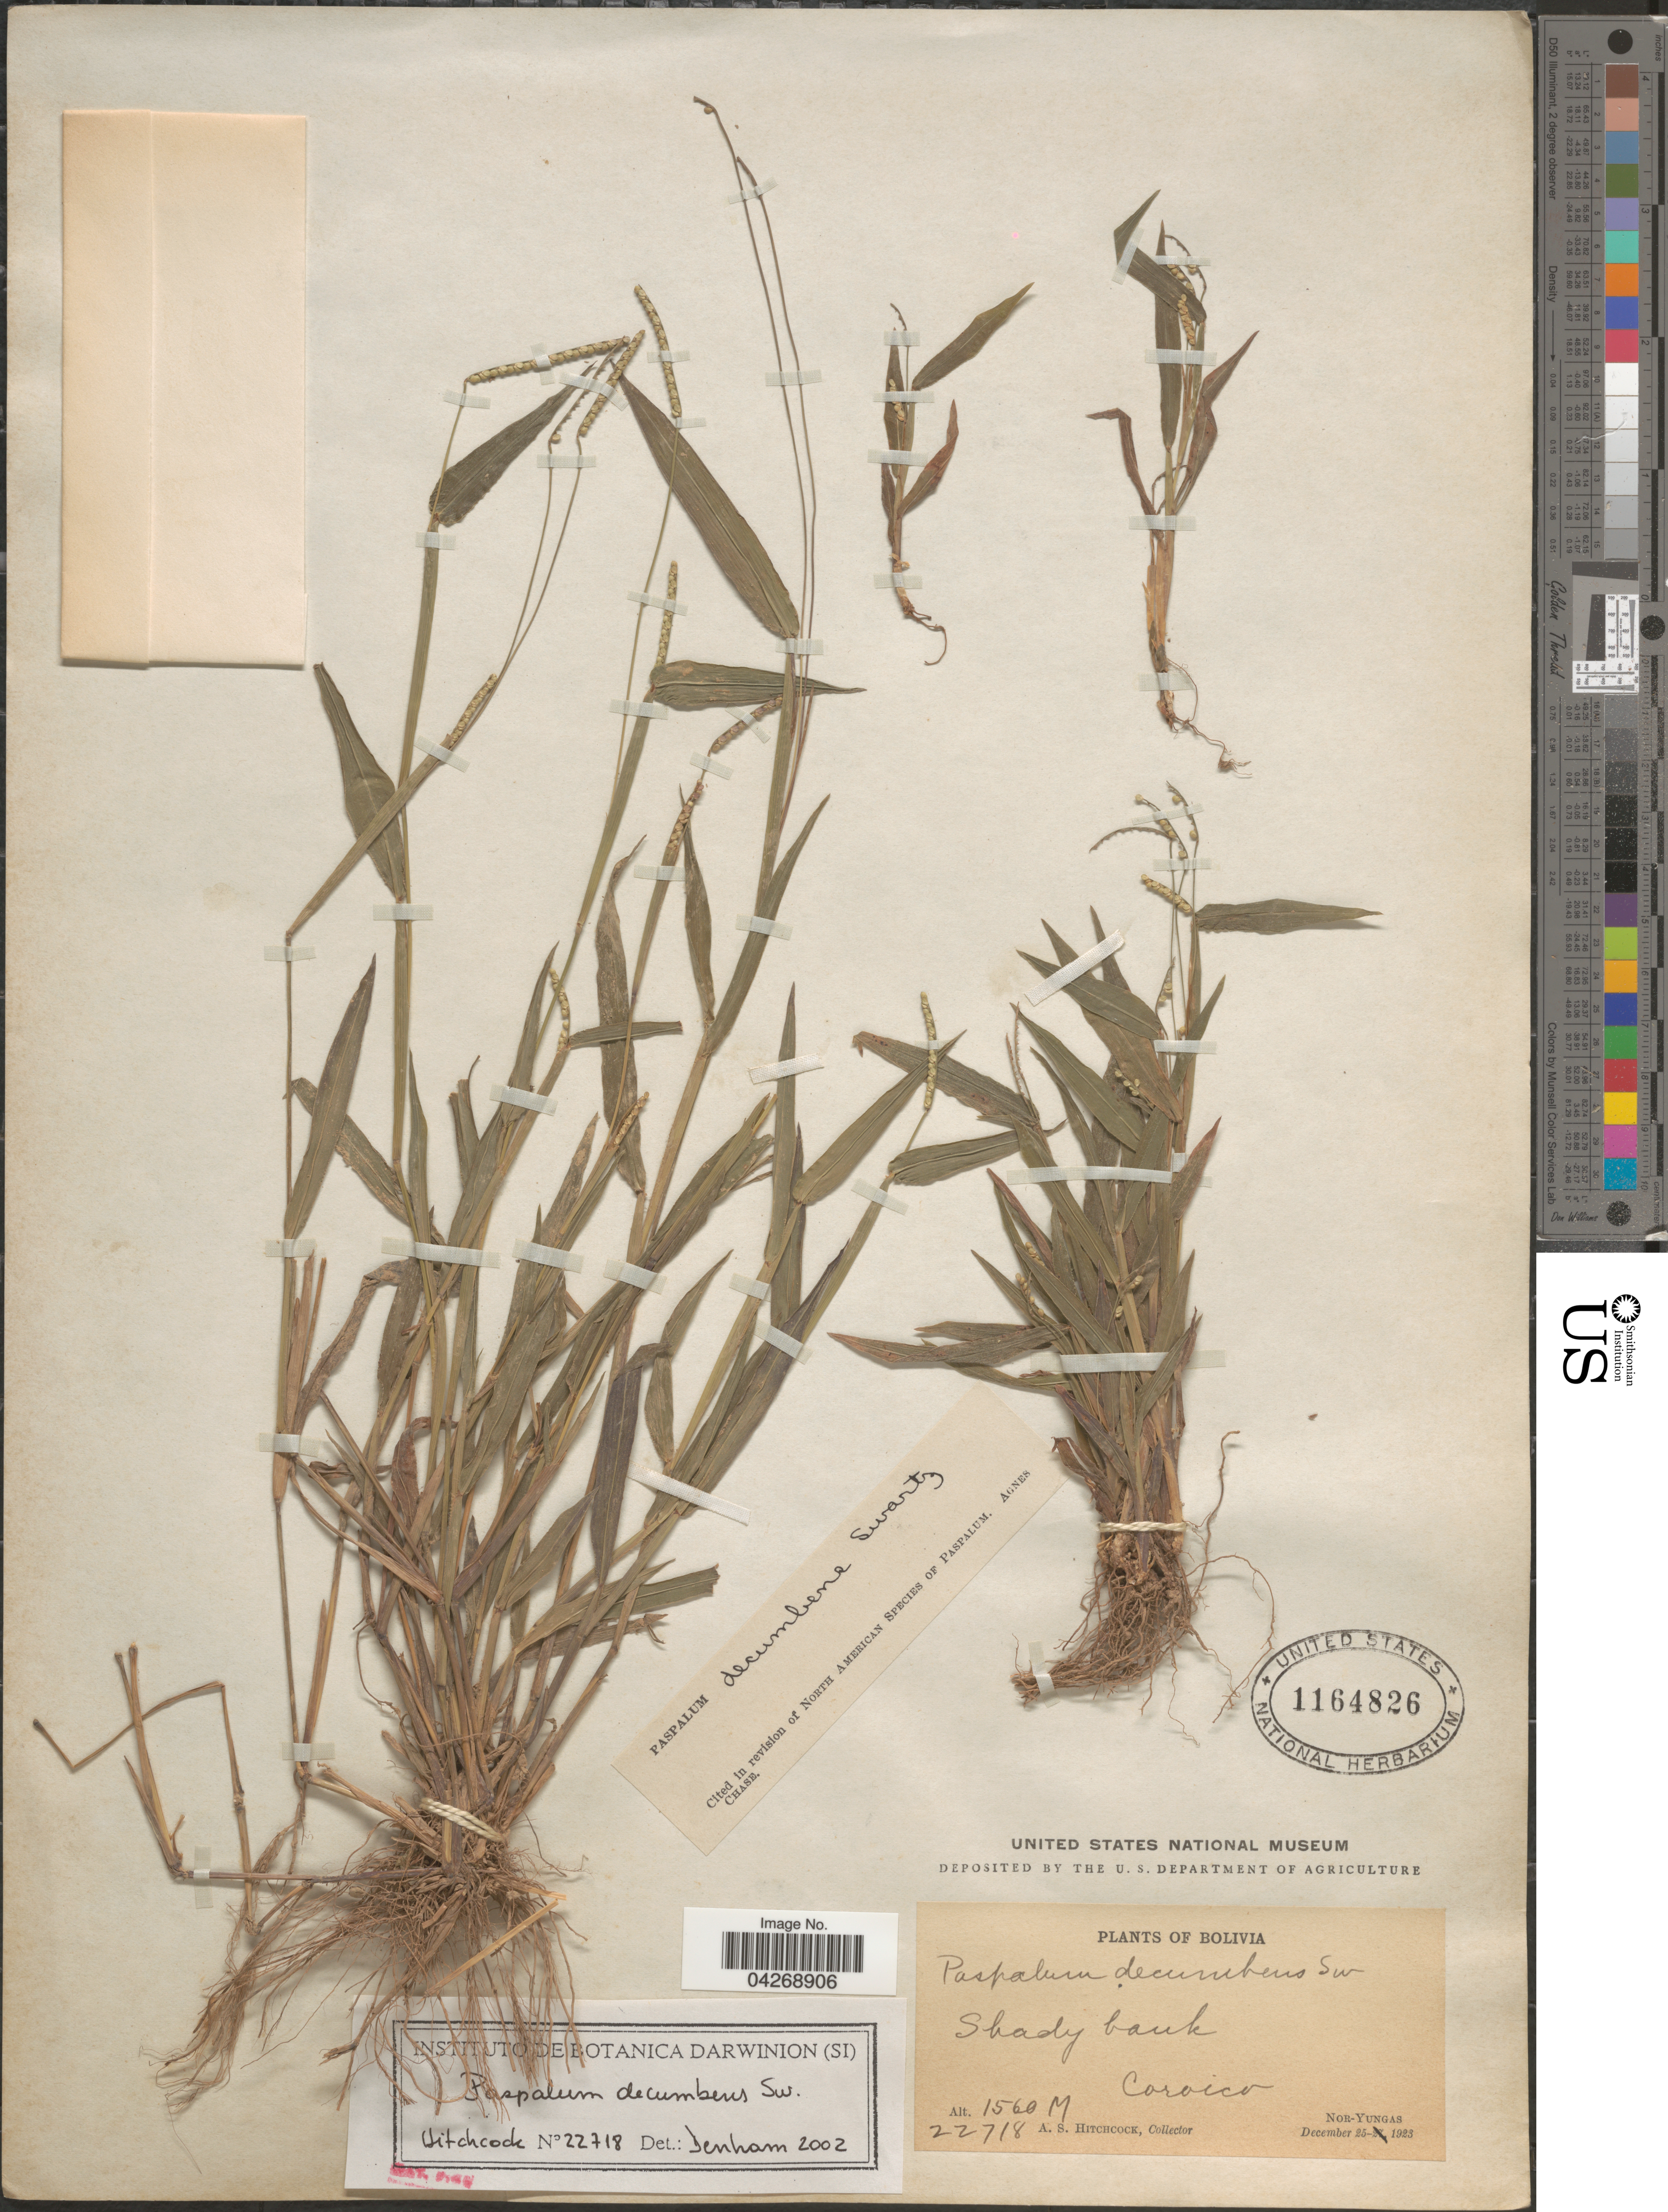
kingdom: Plantae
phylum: Tracheophyta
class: Liliopsida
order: Poales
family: Poaceae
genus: Paspalum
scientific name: Paspalum decumbens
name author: Sw.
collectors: A. S. Hitchcock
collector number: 22718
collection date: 1923-12-25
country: Bolivia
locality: Shady bank. Coroico. Nor-Yungas.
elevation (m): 1560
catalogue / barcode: US 1164826